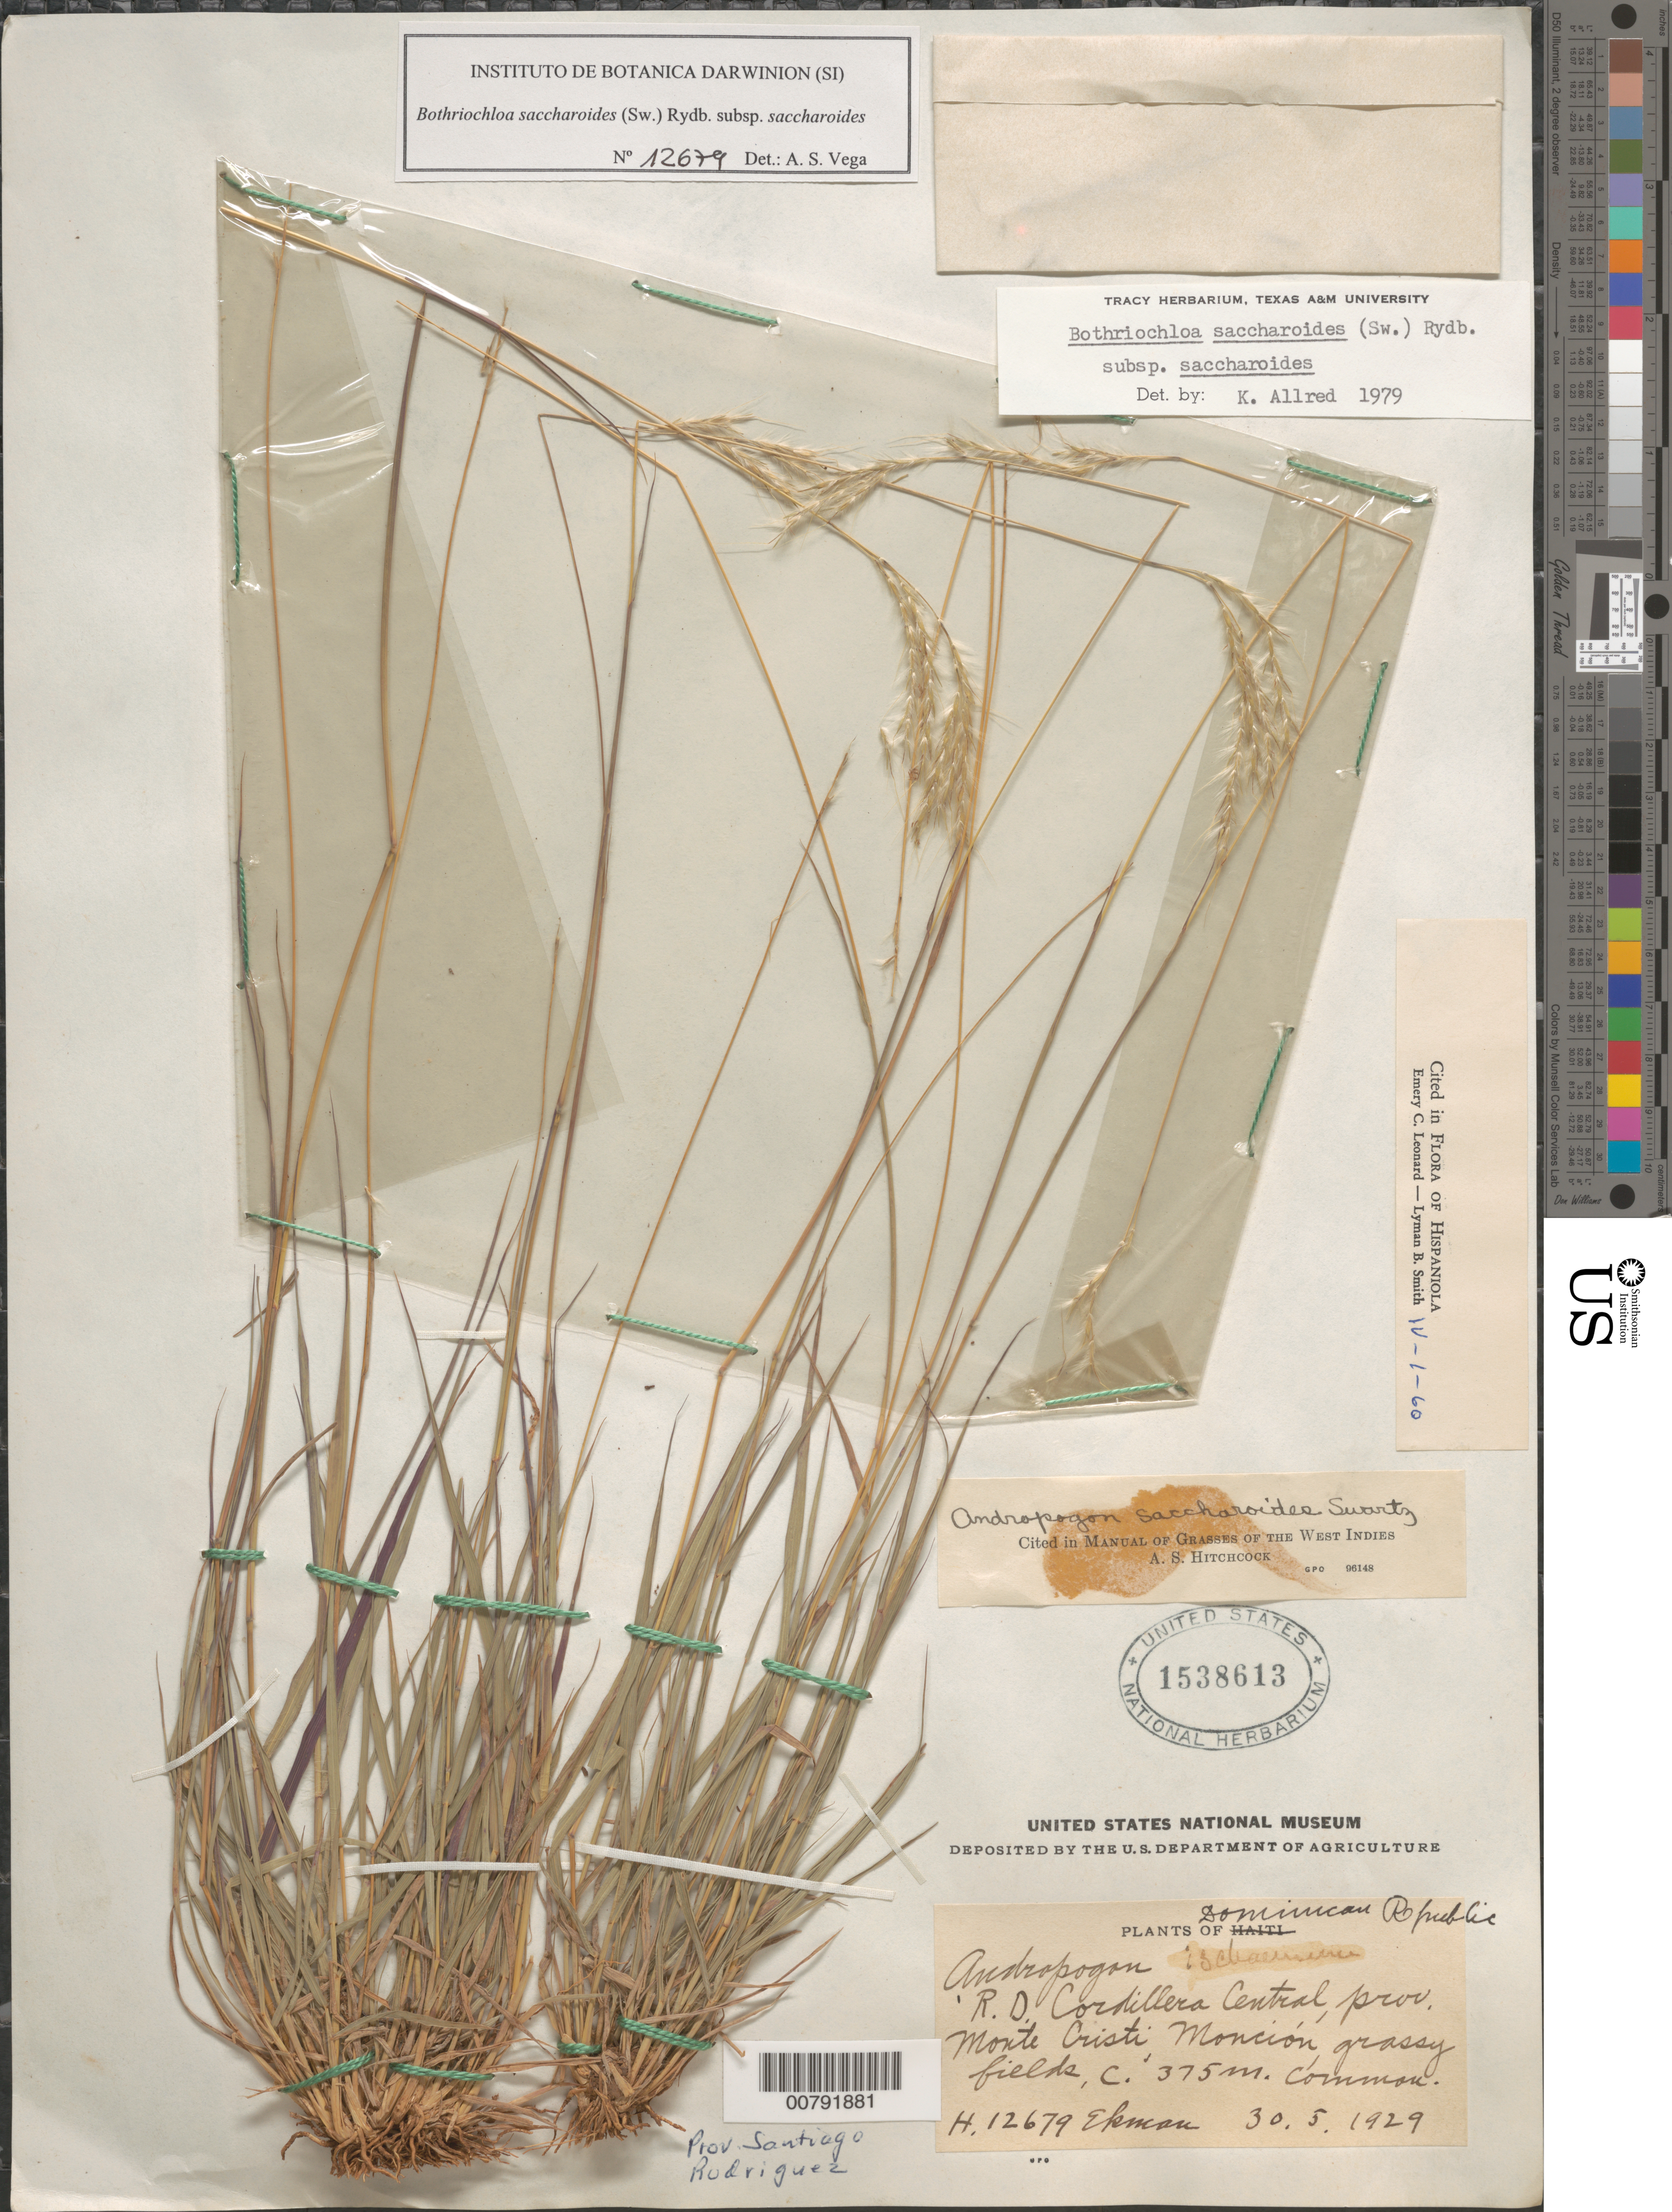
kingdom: Plantae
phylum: Tracheophyta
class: Liliopsida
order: Poales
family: Poaceae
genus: Bothriochloa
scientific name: Bothriochloa saccharoides subsp. saccharoides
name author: (Sw.) Rydb.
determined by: Vega, A. S.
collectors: E. L. Ekman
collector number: H 12679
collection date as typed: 30 May 1929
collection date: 1929-05-30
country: Dominican Republic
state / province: Monte Cristi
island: Hispaniola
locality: Cordillera Central, Mancion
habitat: Grassy fields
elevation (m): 375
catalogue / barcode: US 1538613